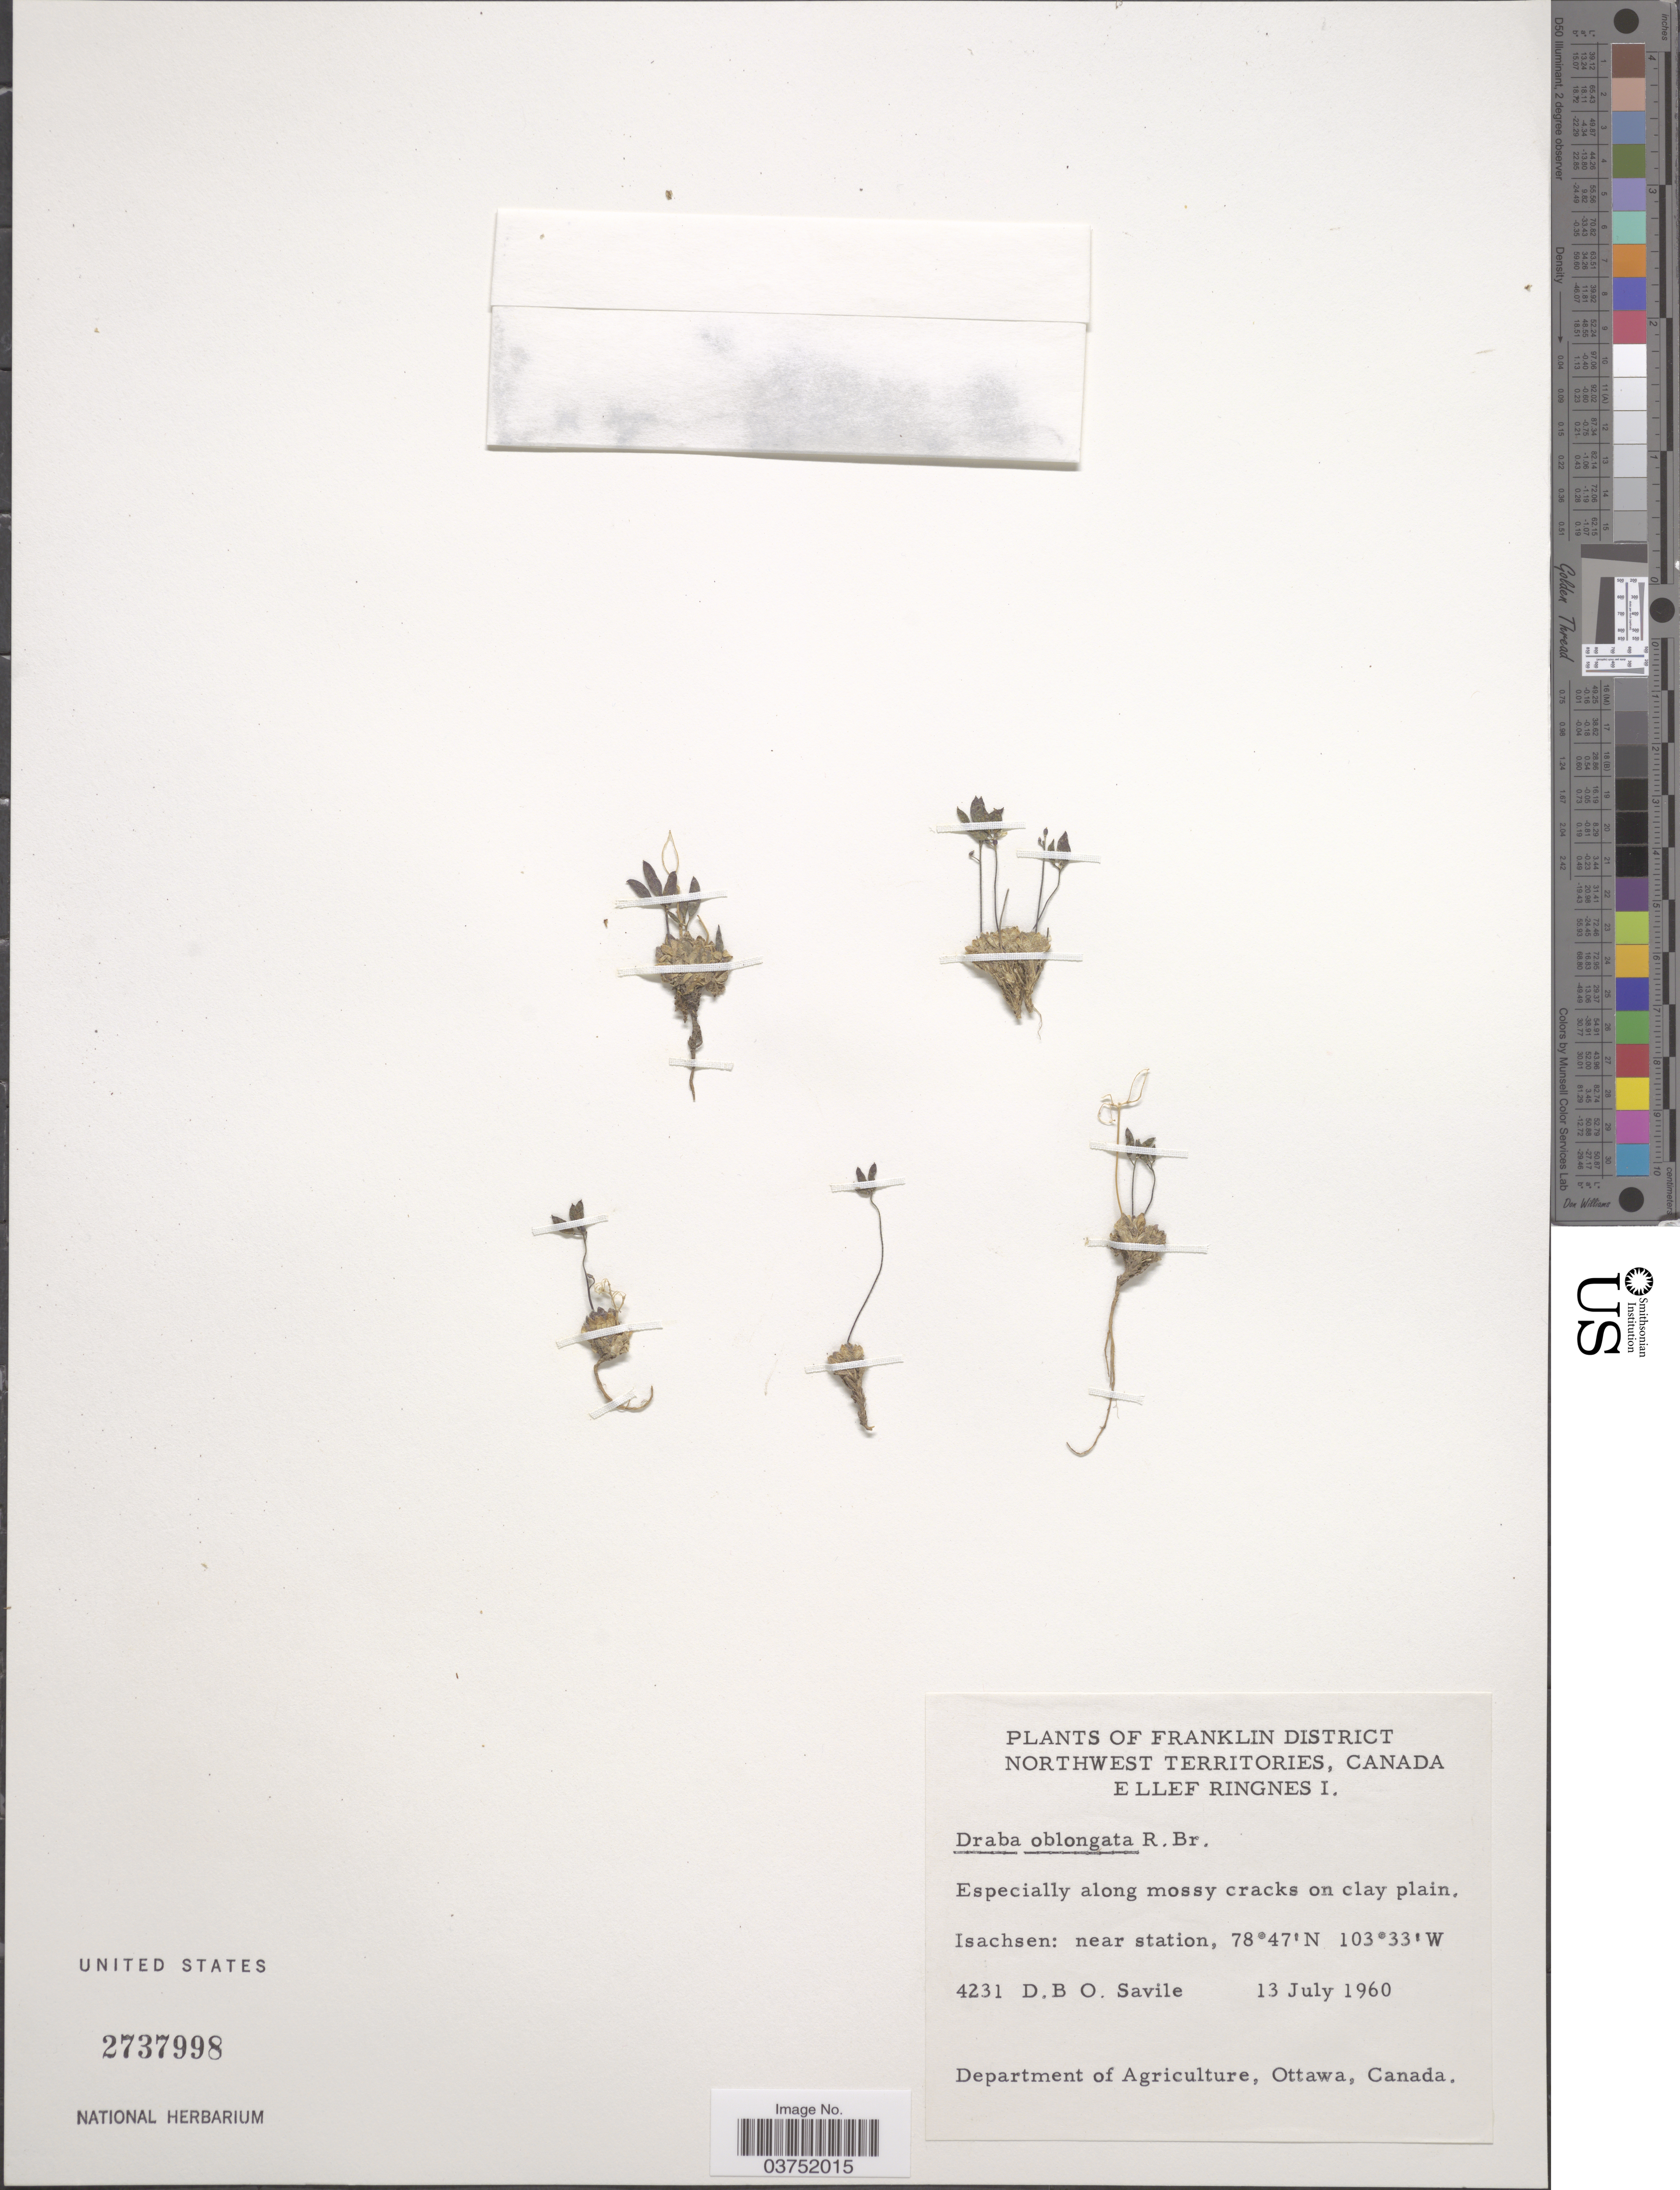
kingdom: Plantae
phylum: Tracheophyta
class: Magnoliopsida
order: Brassicales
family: Brassicaceae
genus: Draba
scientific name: Draba oblongata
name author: R. Br. ex DC.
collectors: D. Savile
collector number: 4231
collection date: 1960-07-13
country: Canada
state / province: Northwest Territories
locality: Franklin District. Ellef Ringnes I. Isachsen: near station.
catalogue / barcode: US 2737998